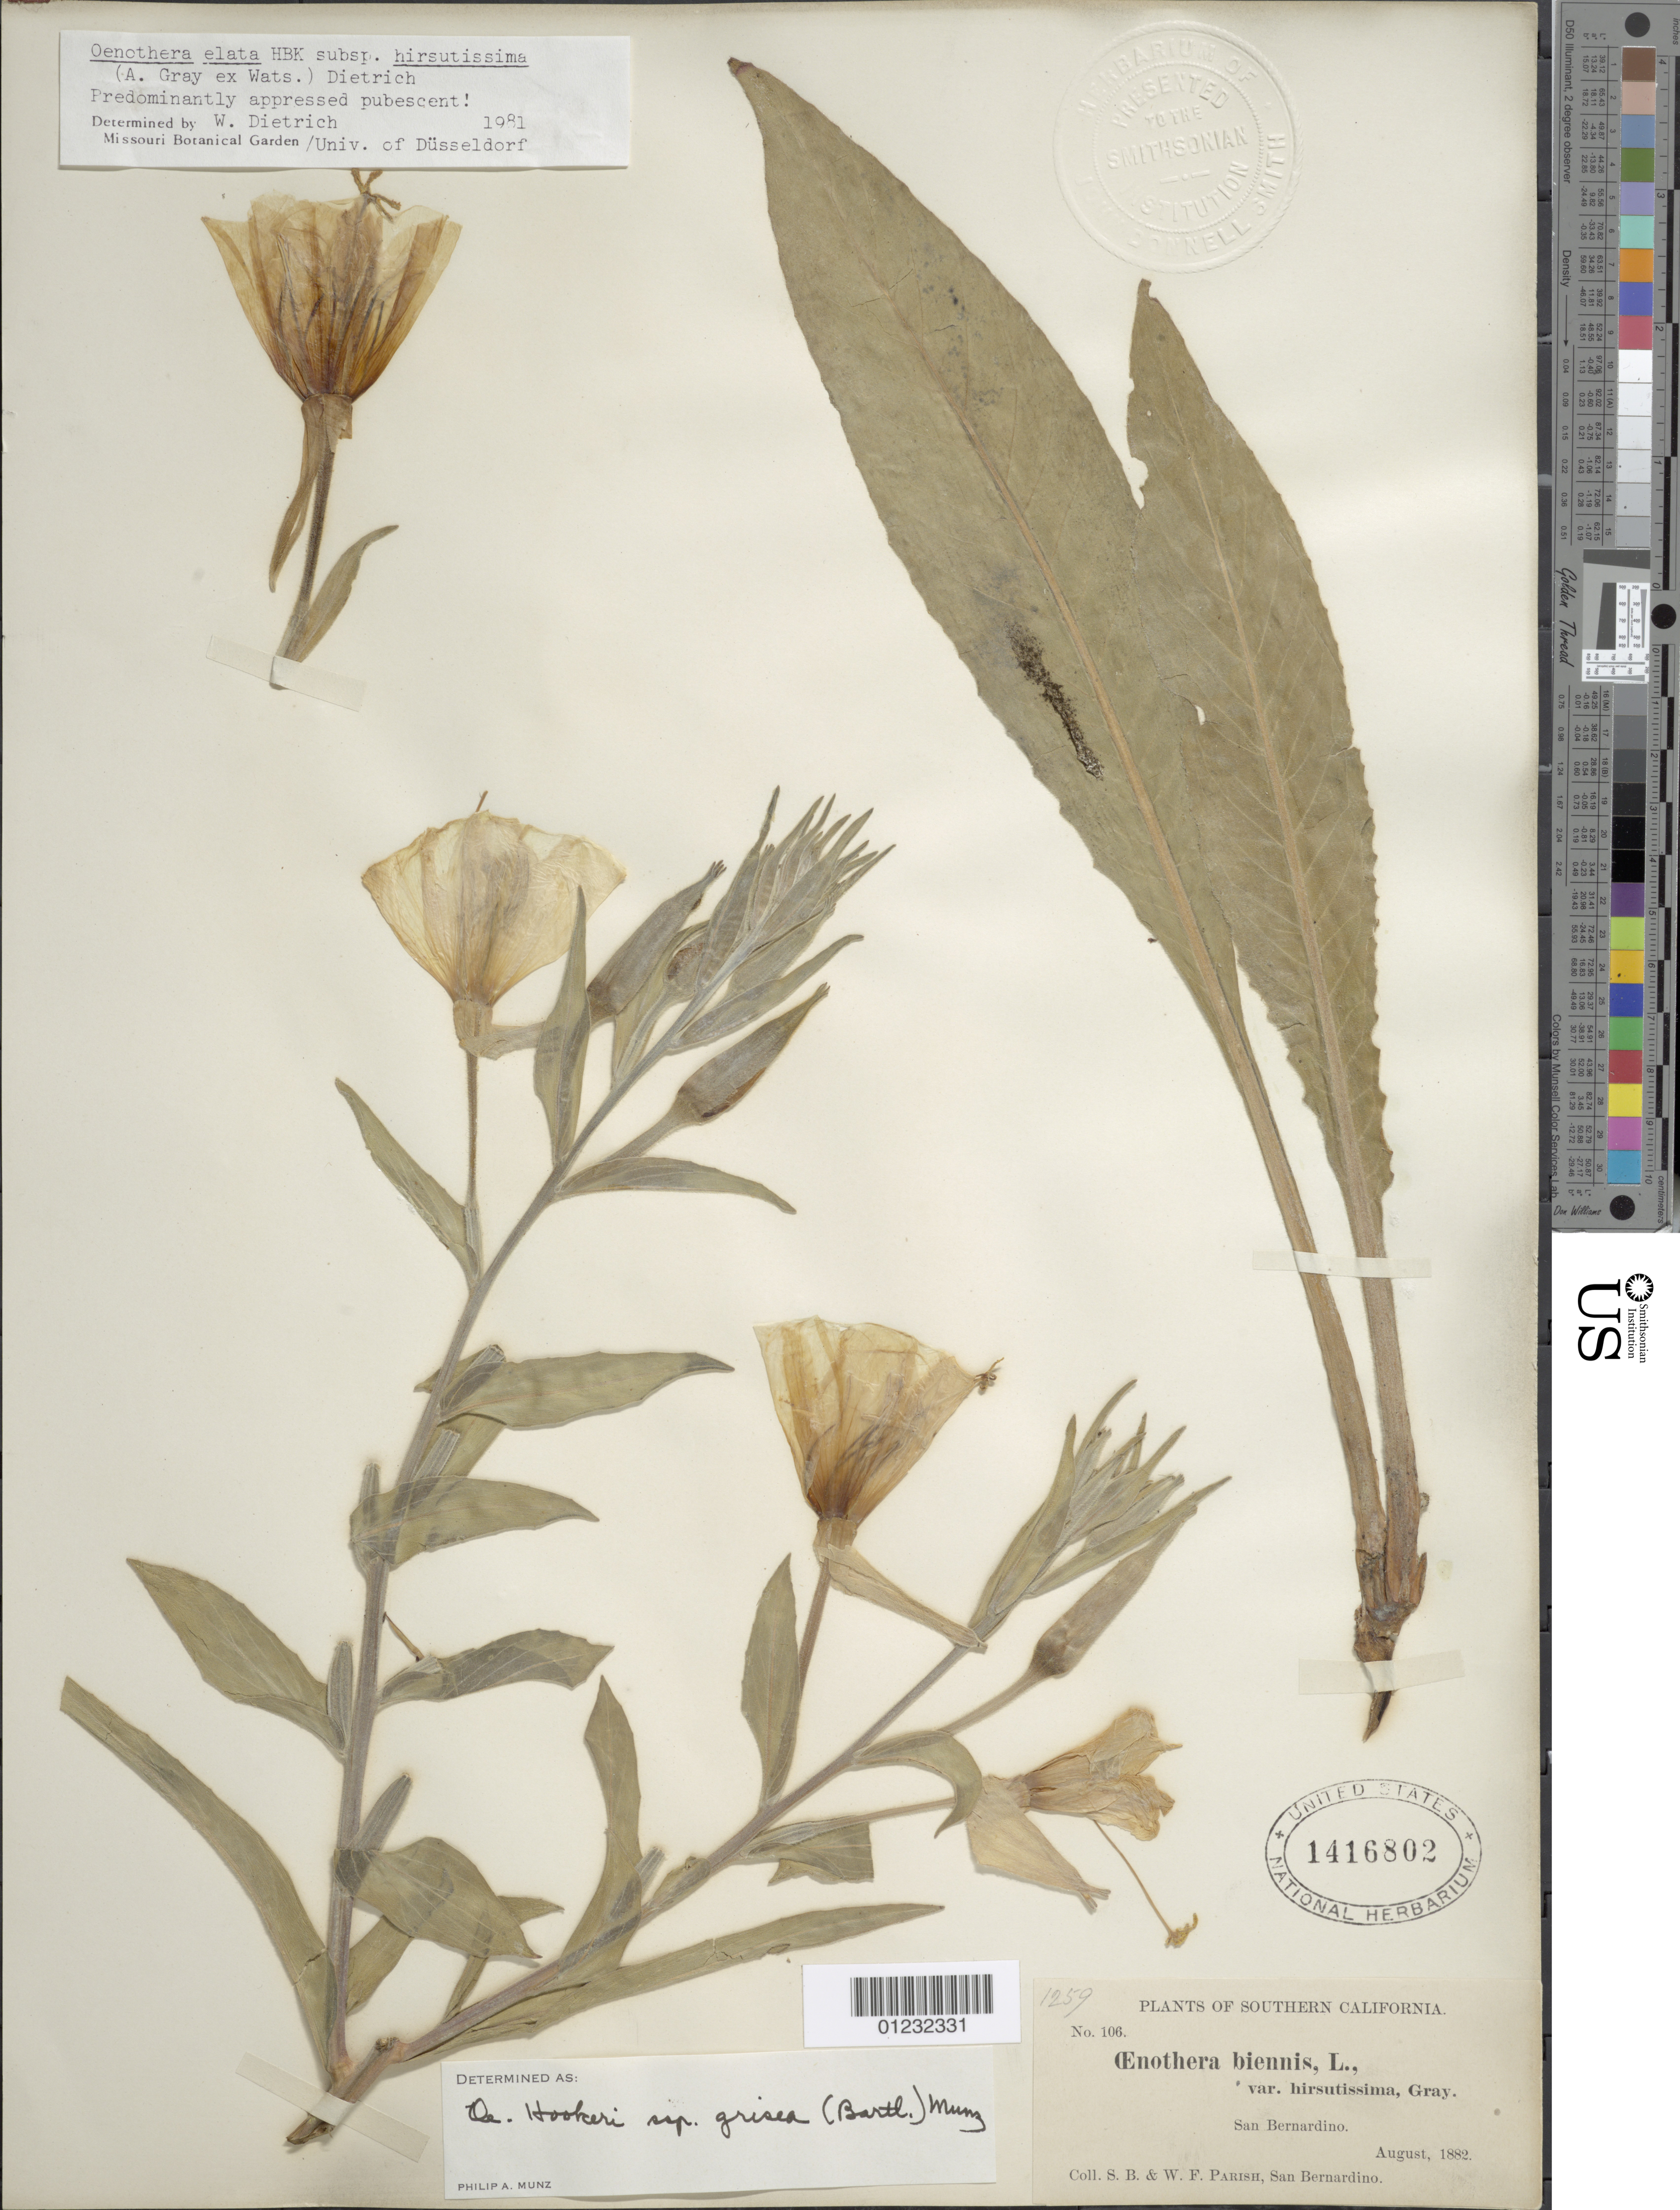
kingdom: Plantae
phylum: Tracheophyta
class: Magnoliopsida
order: Myrtales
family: Onagraceae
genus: Oenothera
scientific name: Oenothera elata subsp. hirsutissima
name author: (A. Gray ex S. Watson) W. Dietr.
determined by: Dietrich, W.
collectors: S. B. Parish & W. F. Parish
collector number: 106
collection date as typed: Aug 1882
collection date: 1882-08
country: United States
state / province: California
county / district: San Bernardino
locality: San Bernardino Mountains.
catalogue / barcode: US 1416802